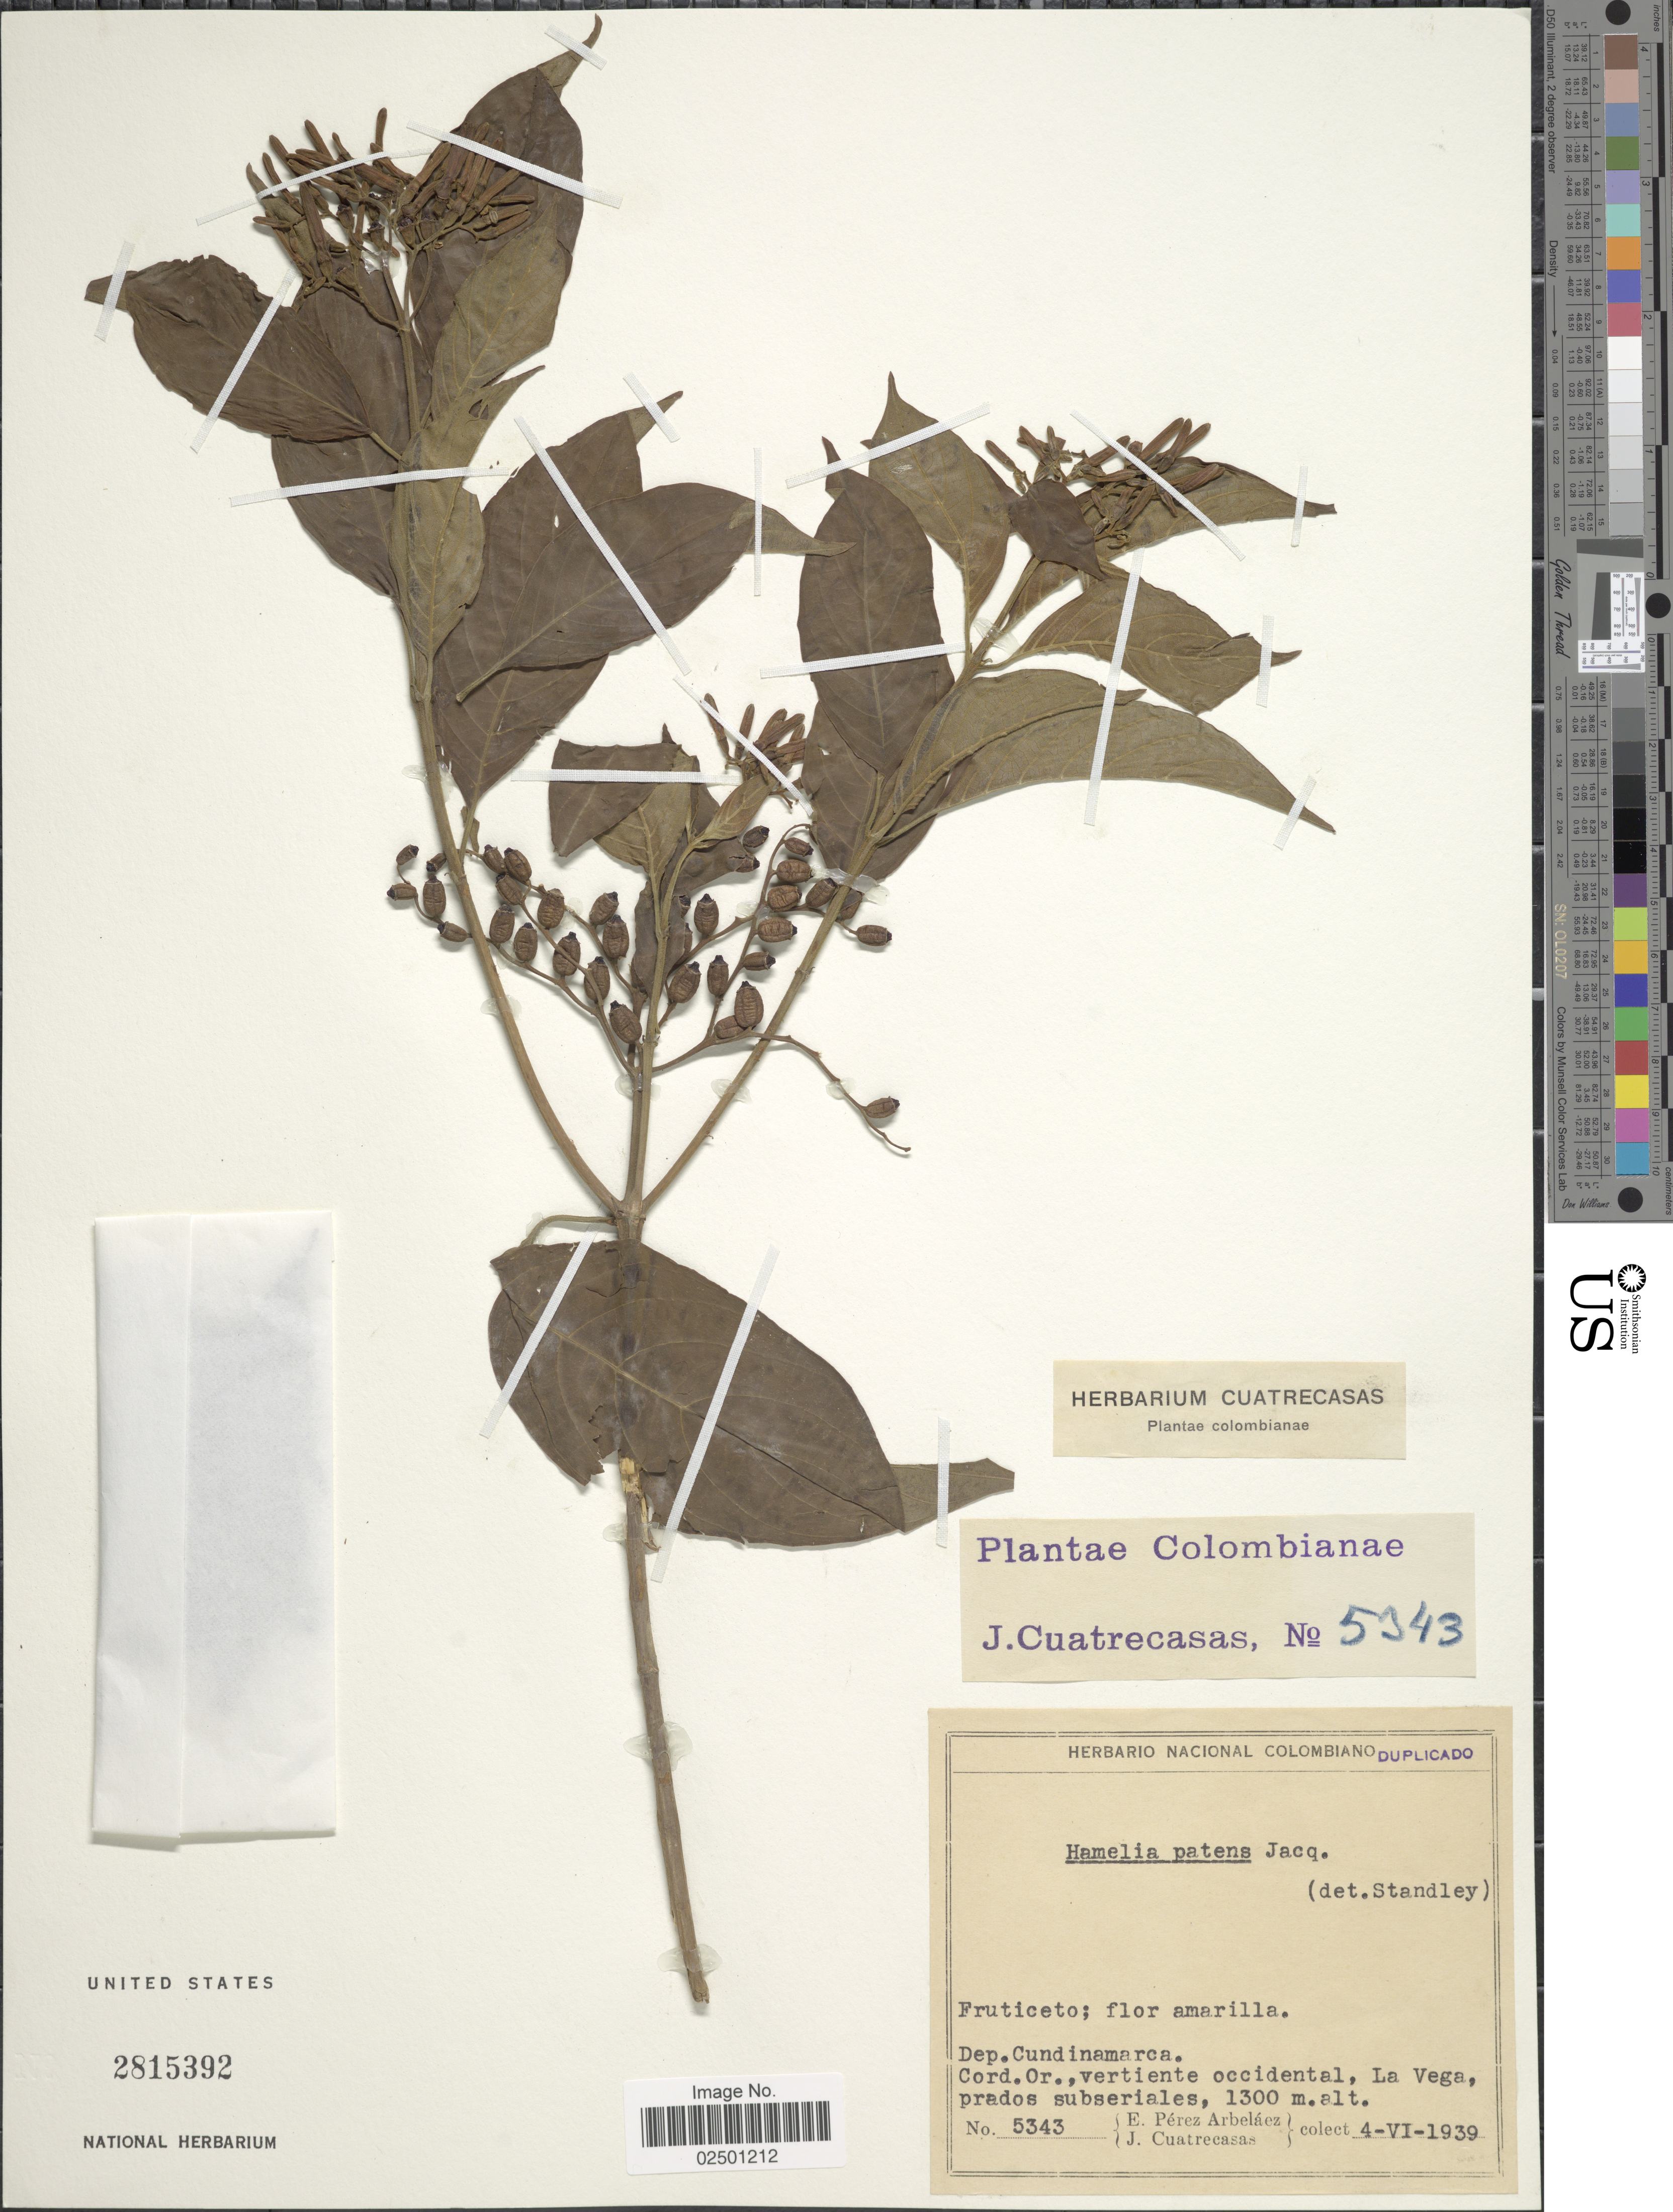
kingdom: Plantae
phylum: Tracheophyta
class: Magnoliopsida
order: Gentianales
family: Rubiaceae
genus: Hamelia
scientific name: Hamelia patens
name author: Jacq.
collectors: J. Cuatrecasas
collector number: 5343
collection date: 1939-06-04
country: Colombia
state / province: Cundinamarca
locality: Cord. Or., vertiente occidental, La Vega, prados subseriales.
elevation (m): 1300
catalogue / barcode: US 2815392